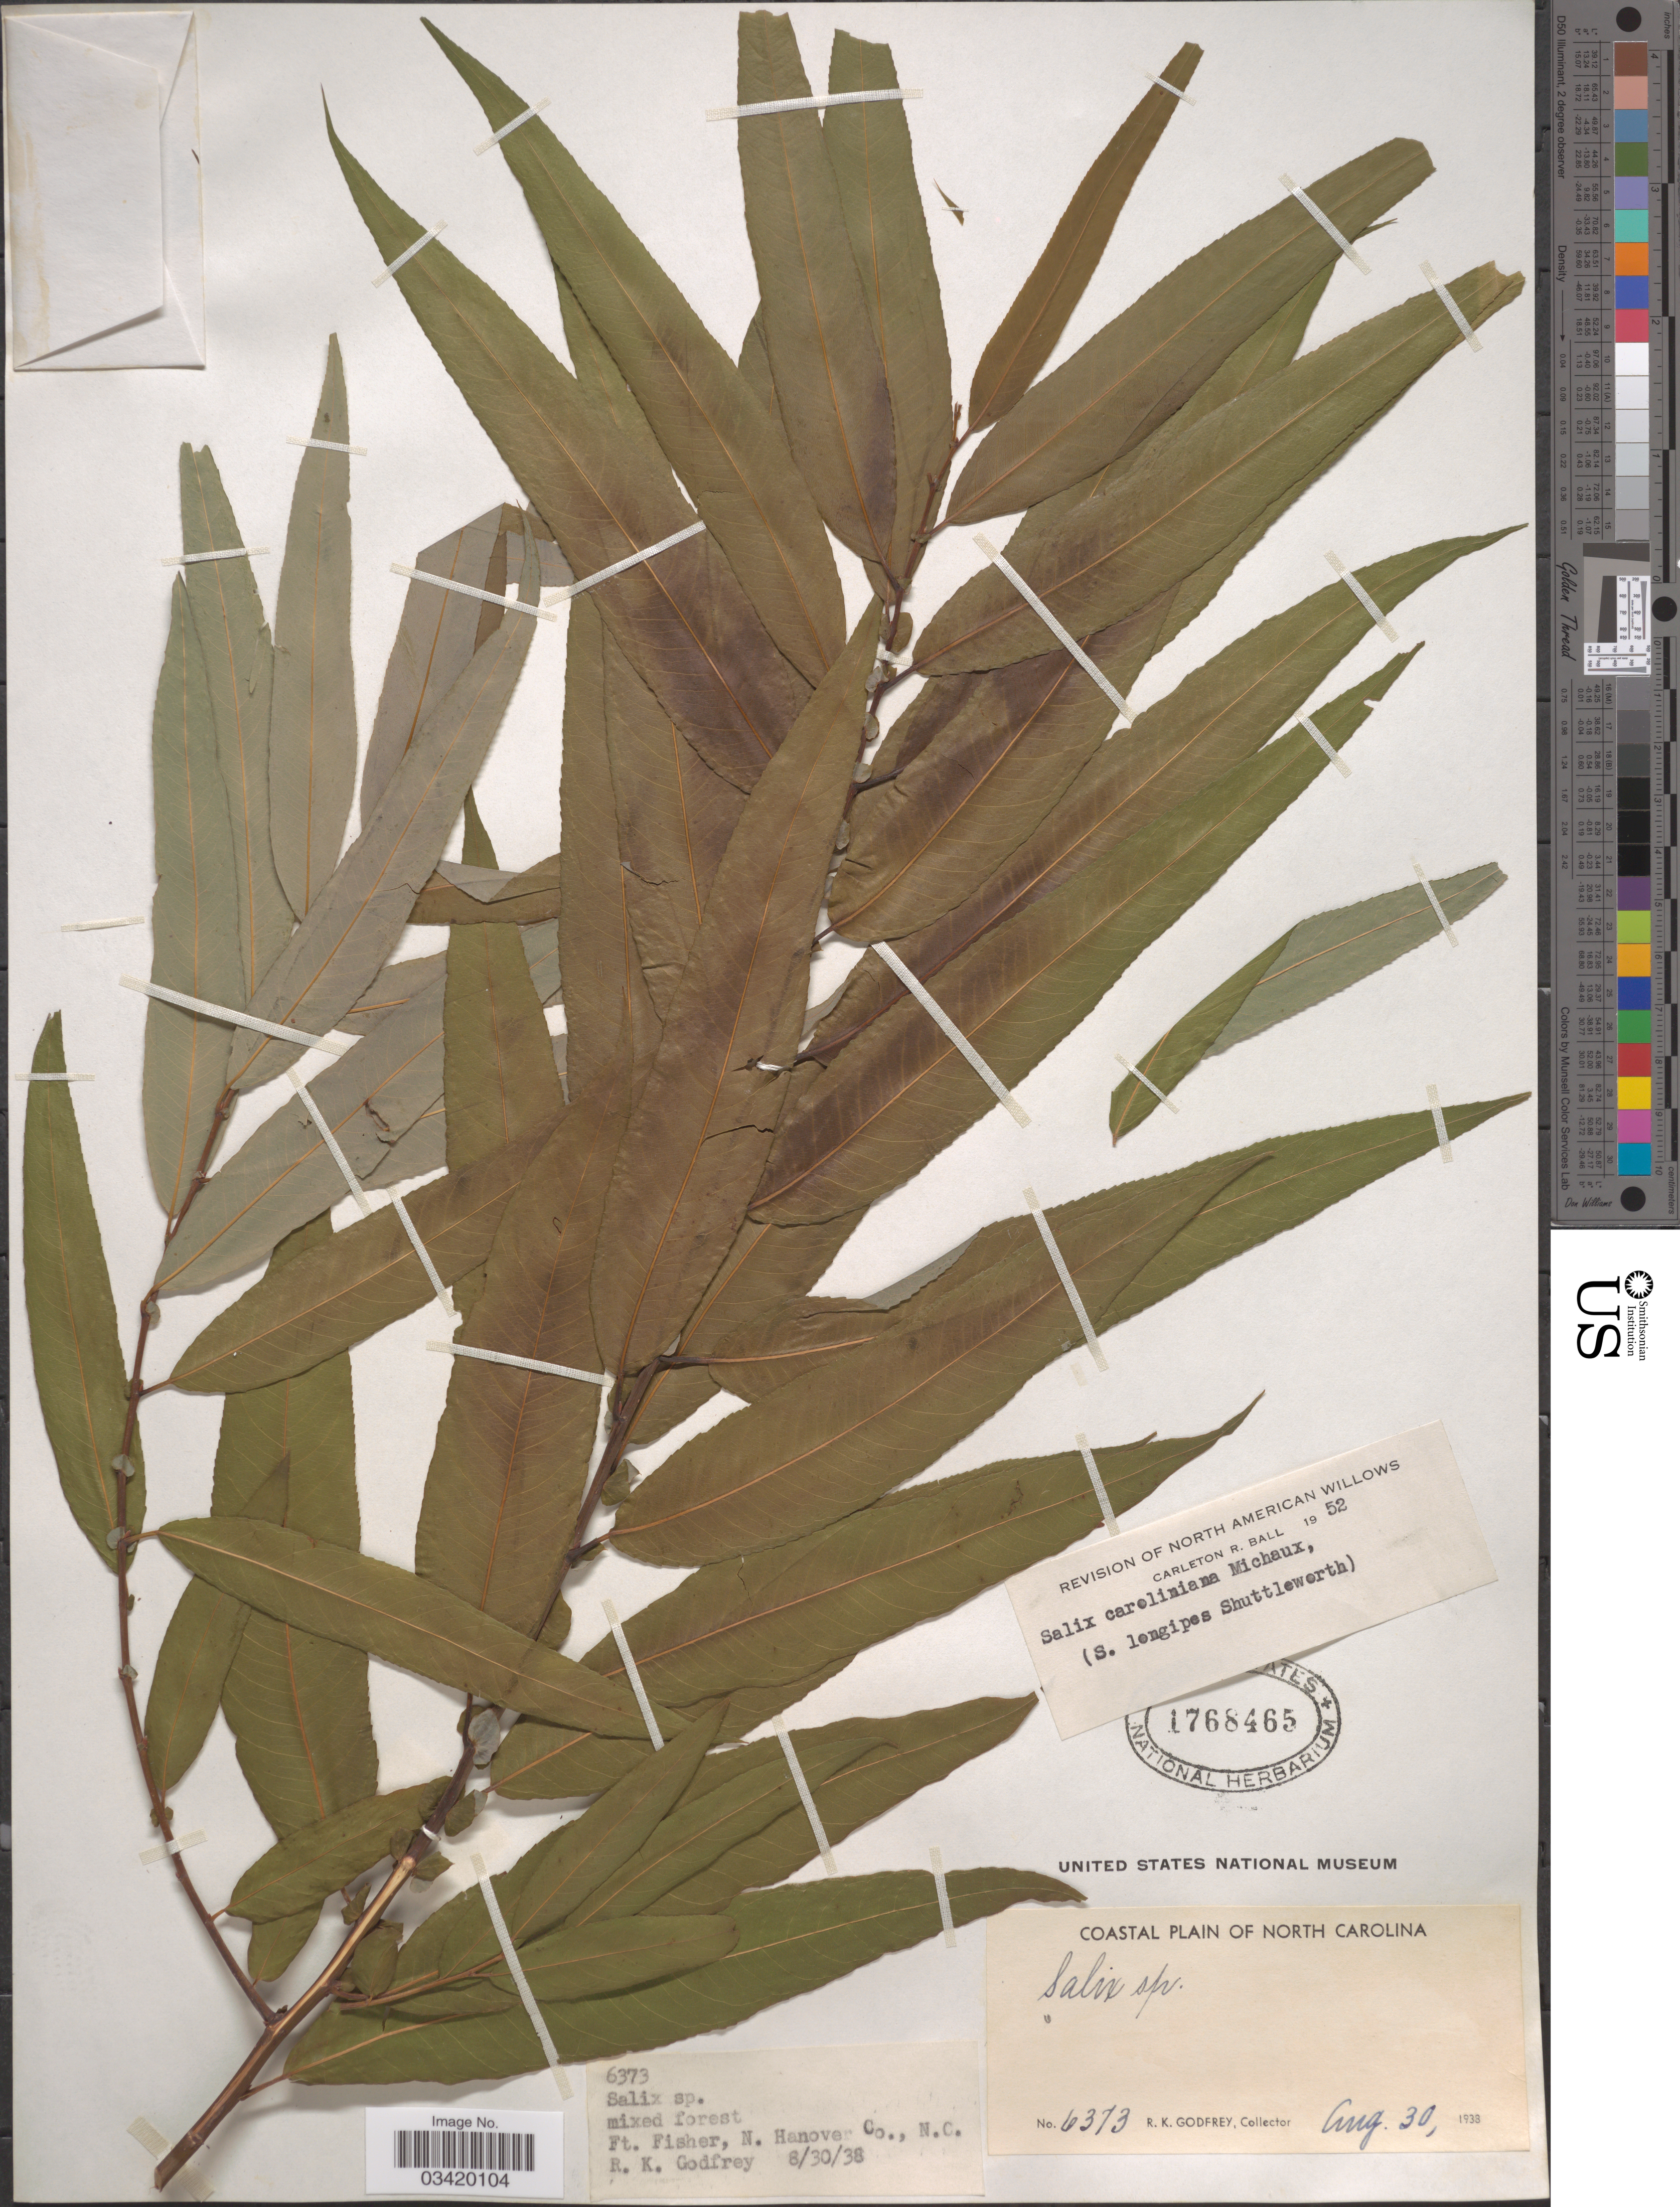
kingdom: Plantae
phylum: Tracheophyta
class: Magnoliopsida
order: Malpighiales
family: Salicaceae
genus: Salix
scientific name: Salix caroliniana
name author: Michx.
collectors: R. K. Godfrey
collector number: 6373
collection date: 1938-08-30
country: United States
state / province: North Carolina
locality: Ft. Fisher, N. Hanover Co.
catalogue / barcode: US 1768465